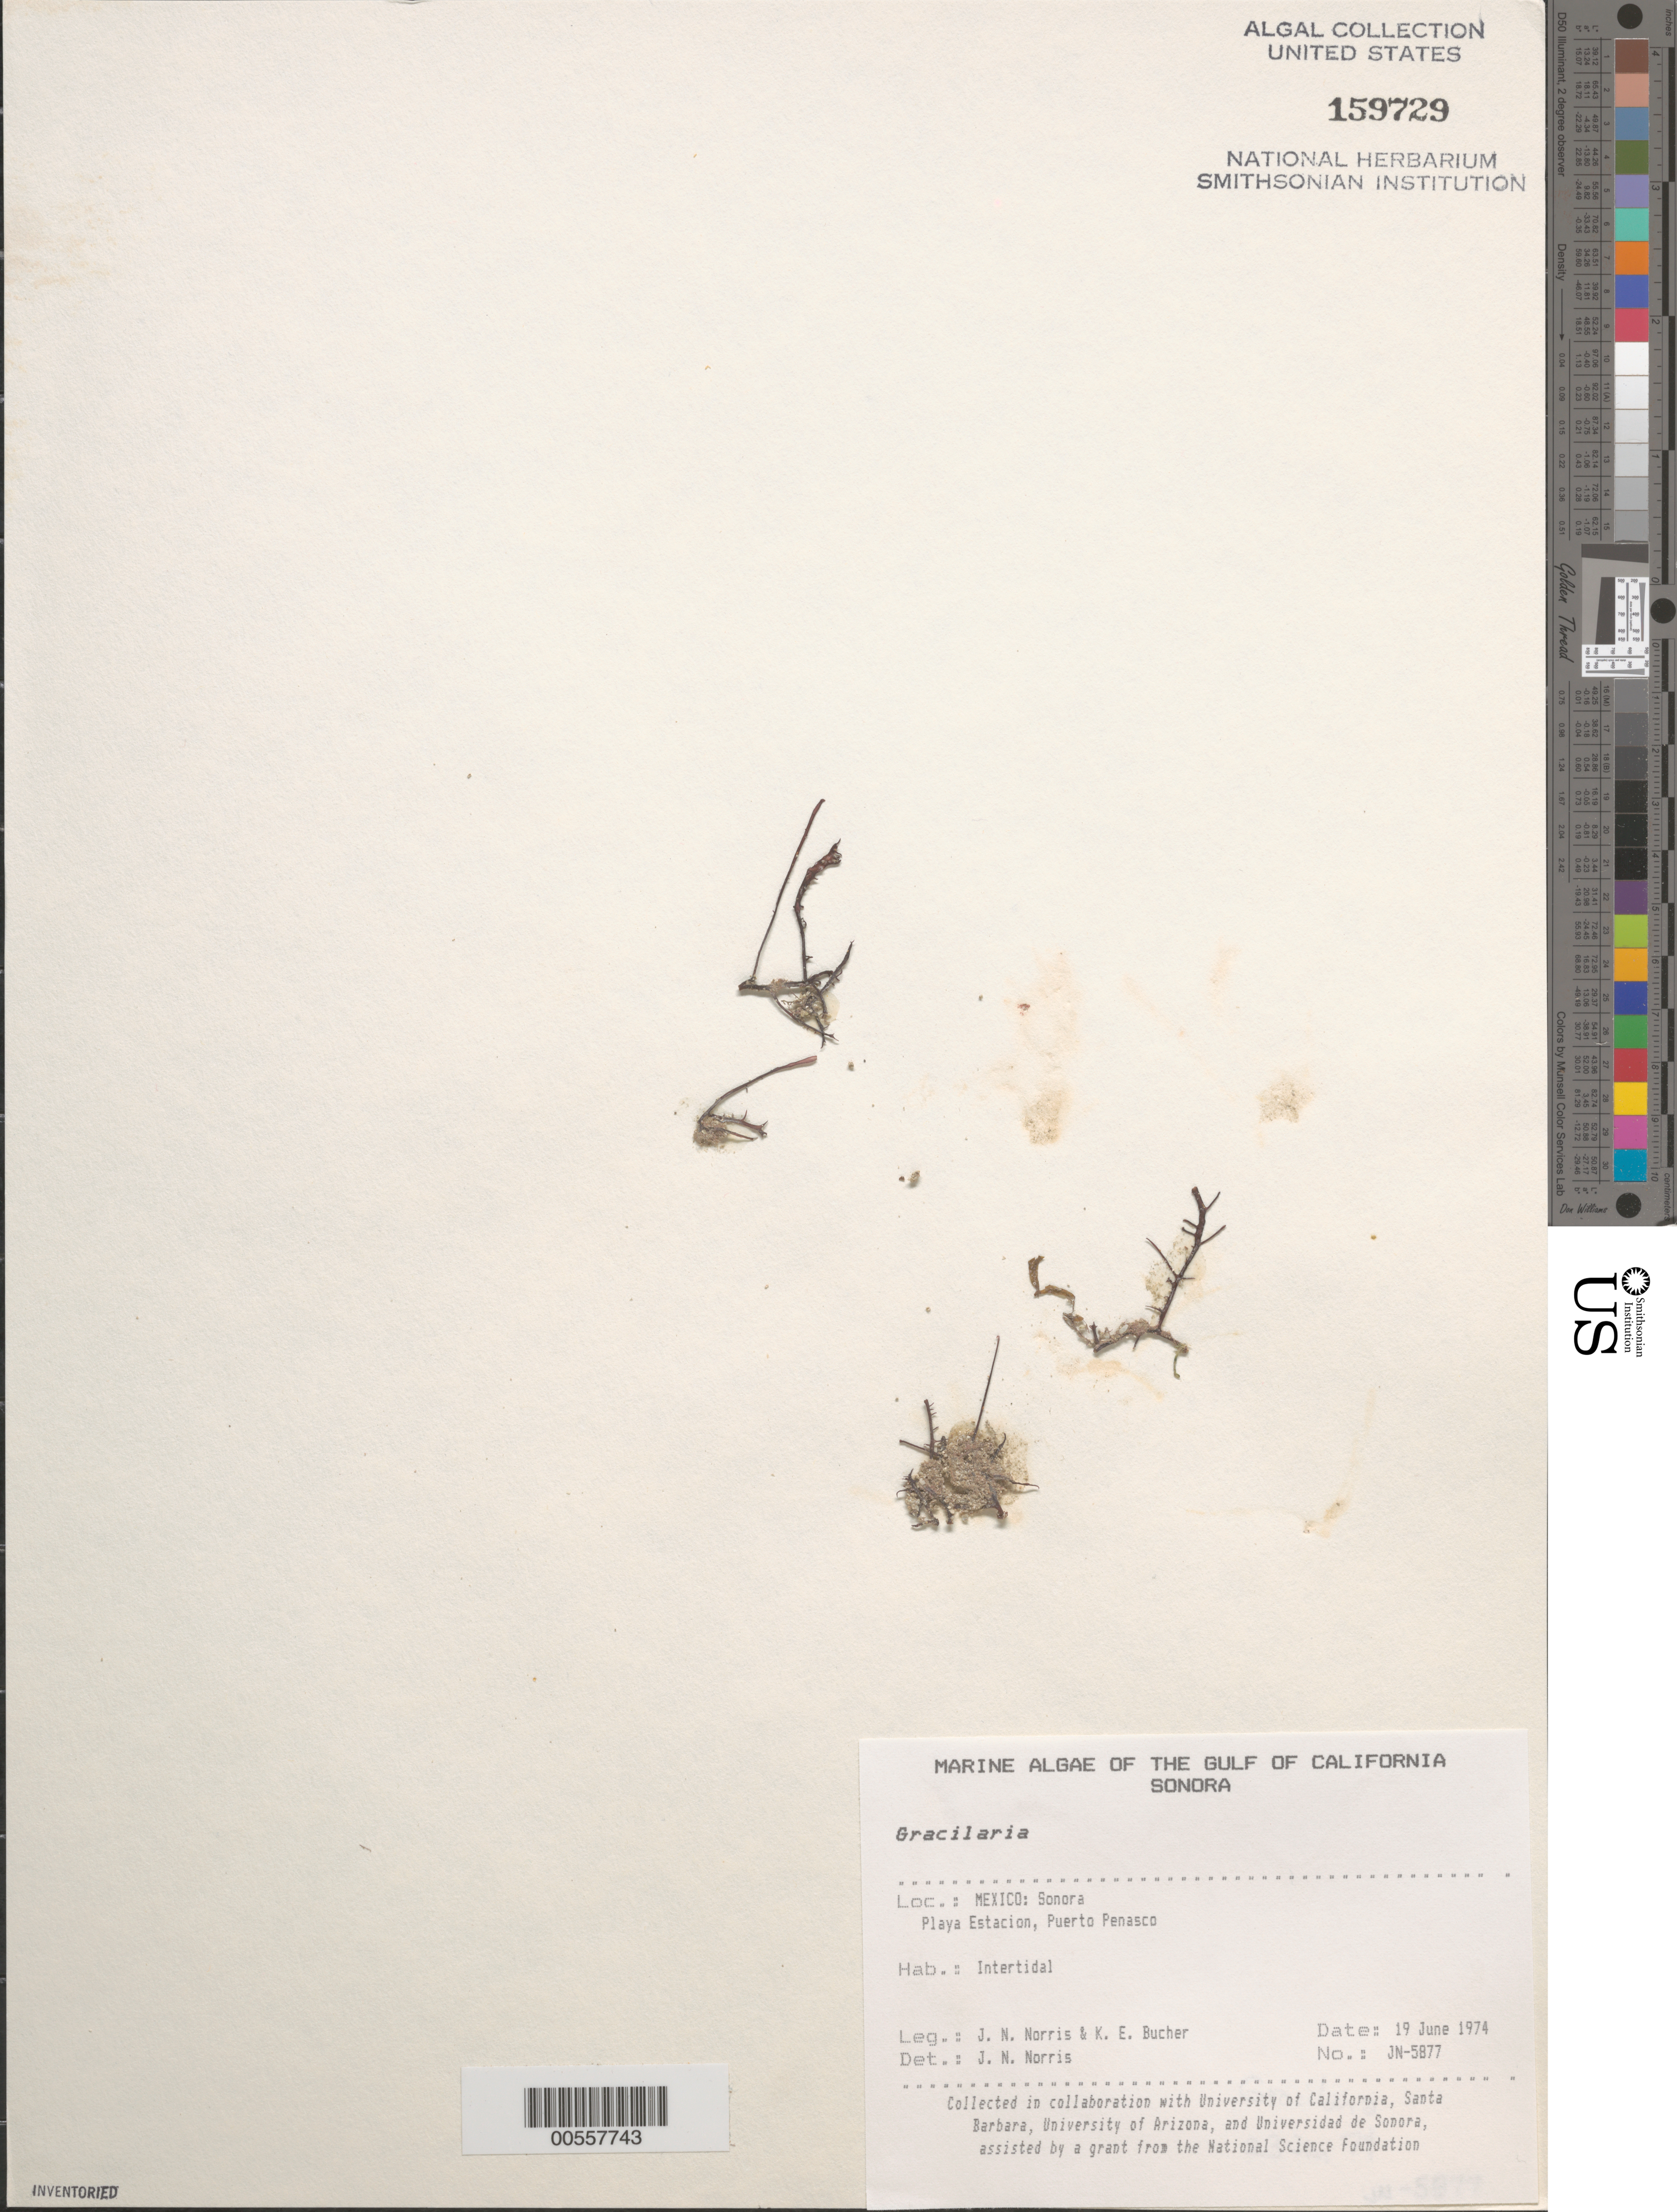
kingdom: Plantae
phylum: Rhodophyta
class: Florideophyceae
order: Gracilariales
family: Gracilariaceae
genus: Gracilaria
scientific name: Gracilaria sp.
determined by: Norris, James N.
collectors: J. N. Norris & K. E. Bucher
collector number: JN-5877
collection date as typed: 19 Jun 1974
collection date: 1974-06-19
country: Mexico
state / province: Sonora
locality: Playa Estacion, Puerto Penasco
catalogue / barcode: US 159729